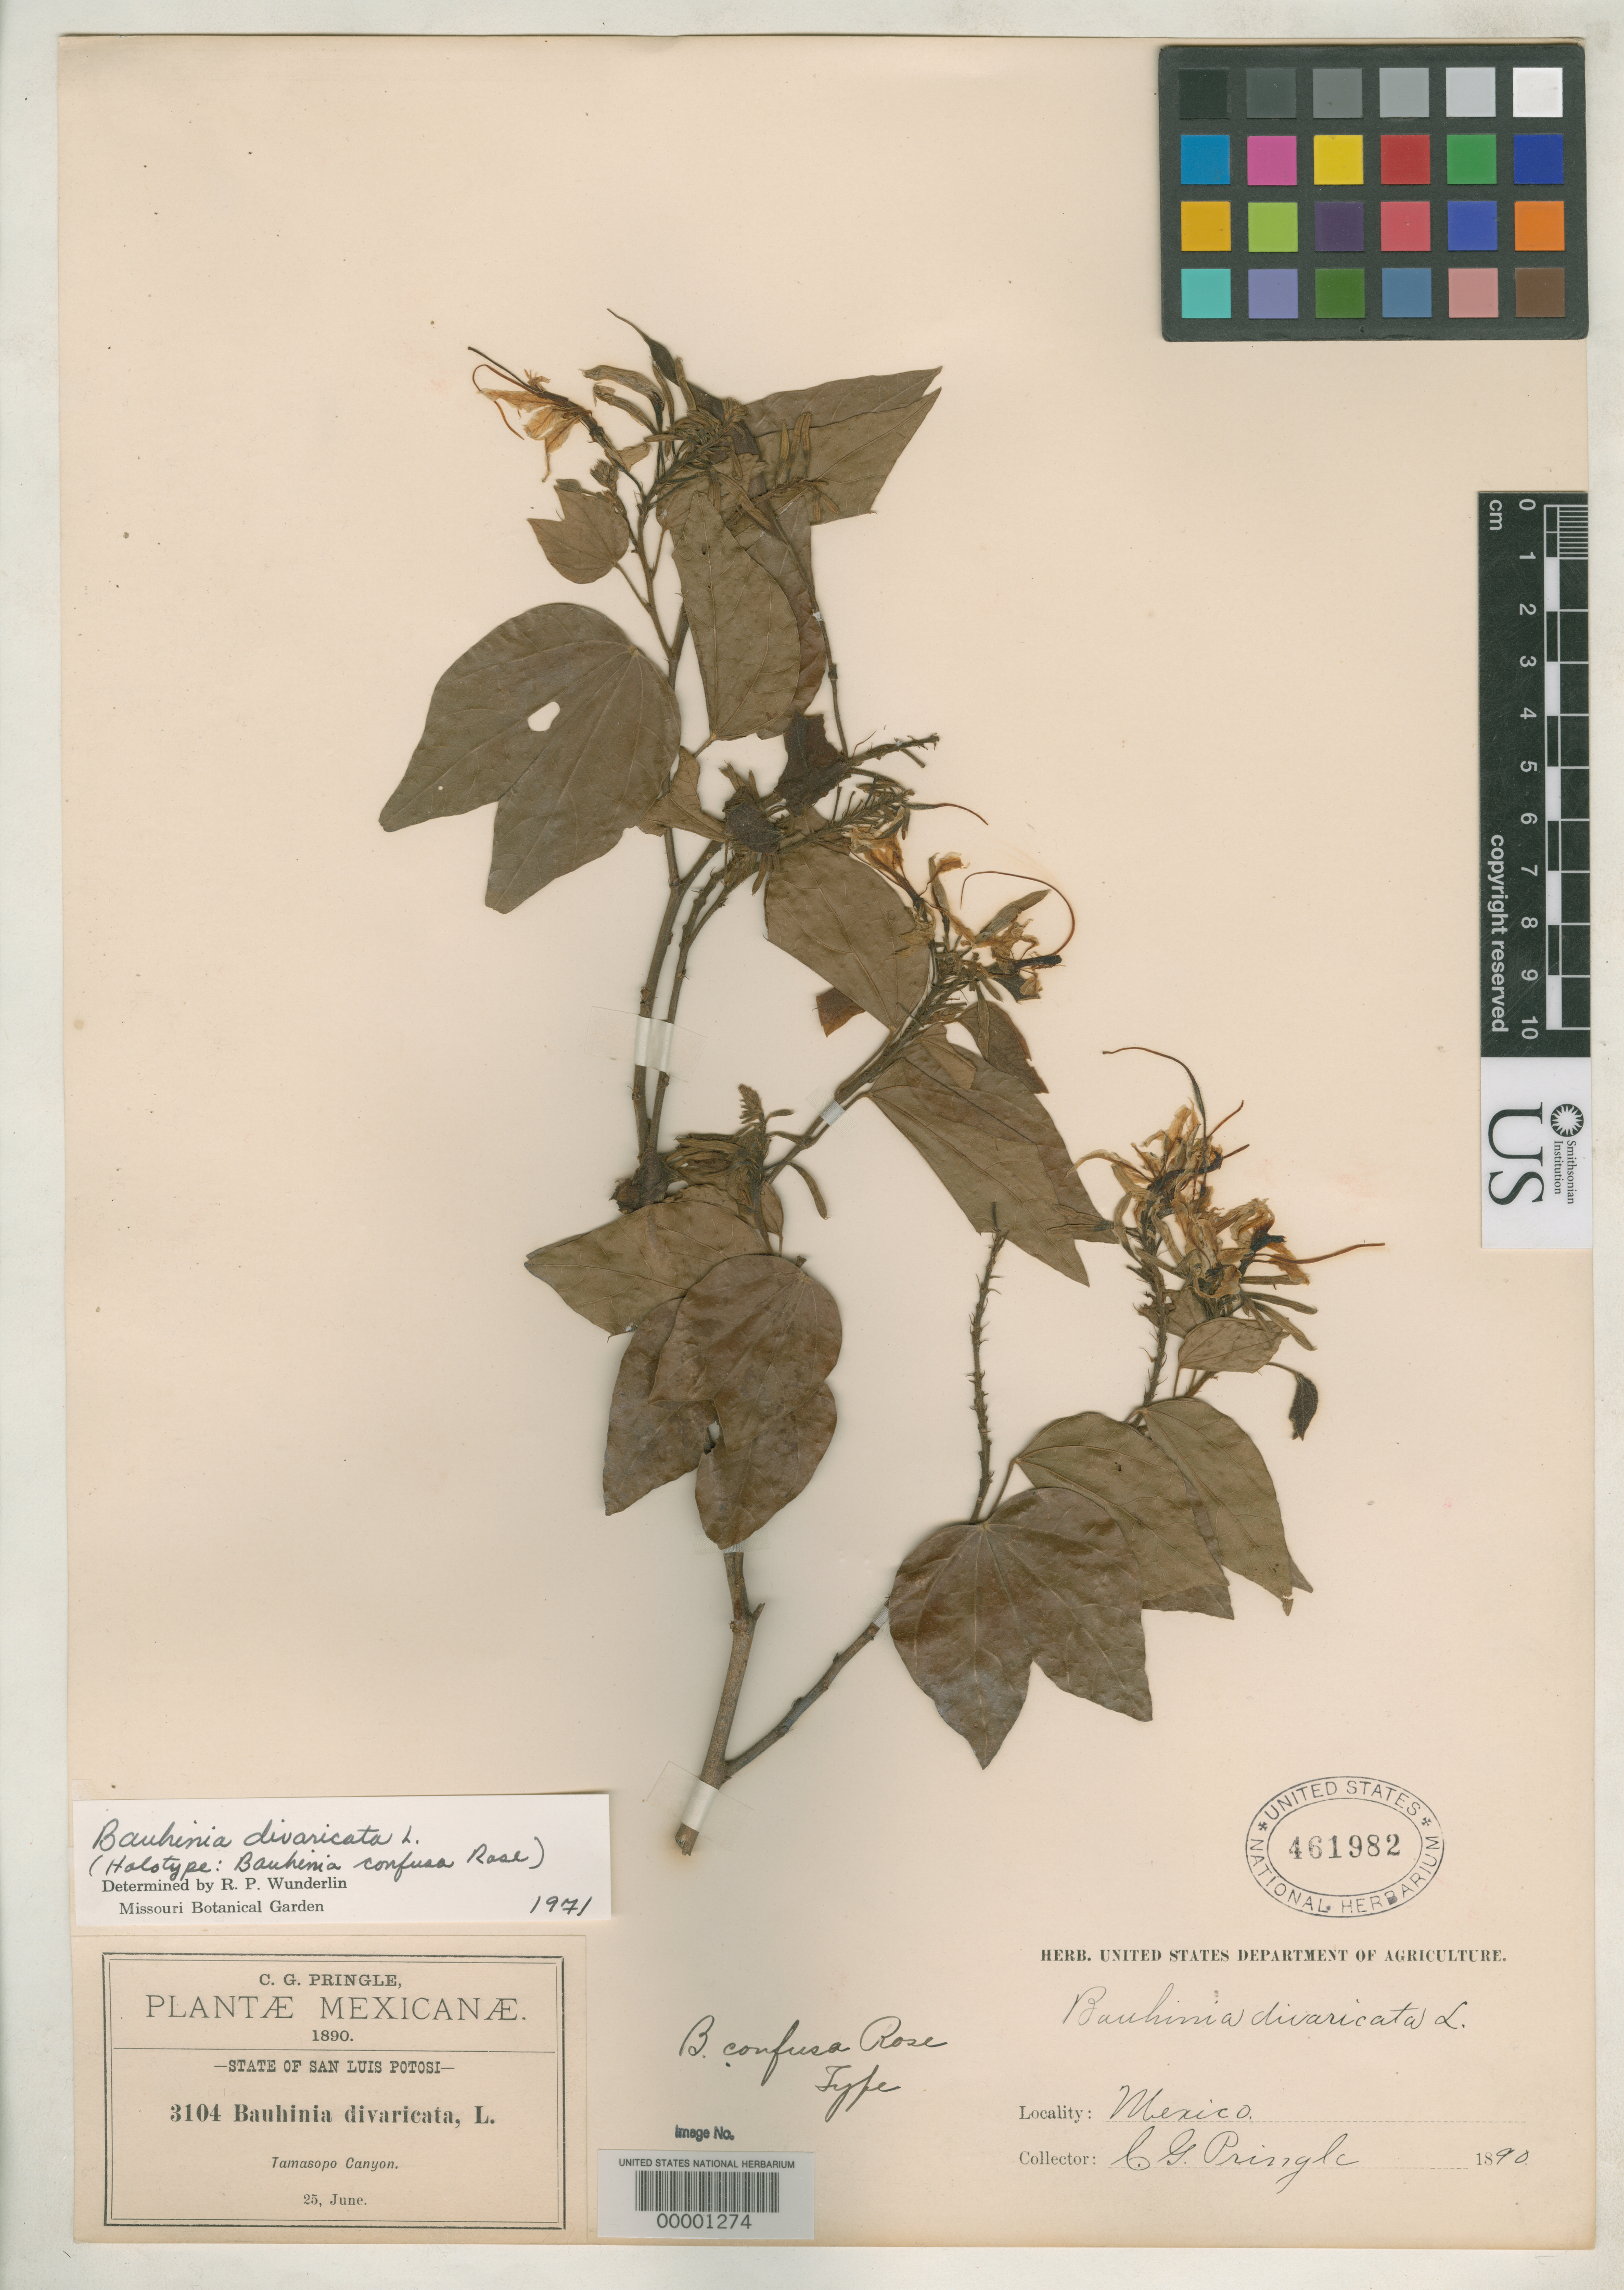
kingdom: Plantae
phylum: Tracheophyta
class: Magnoliopsida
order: Fabales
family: Fabaceae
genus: Bauhinia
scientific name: Bauhinia confusa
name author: Rose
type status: Holotype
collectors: C. G. Pringle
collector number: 3104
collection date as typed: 25 Jun 1890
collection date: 1890-06-25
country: Mexico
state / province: San Luis Potosi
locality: Tamasopo Canyon.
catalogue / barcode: US 461982